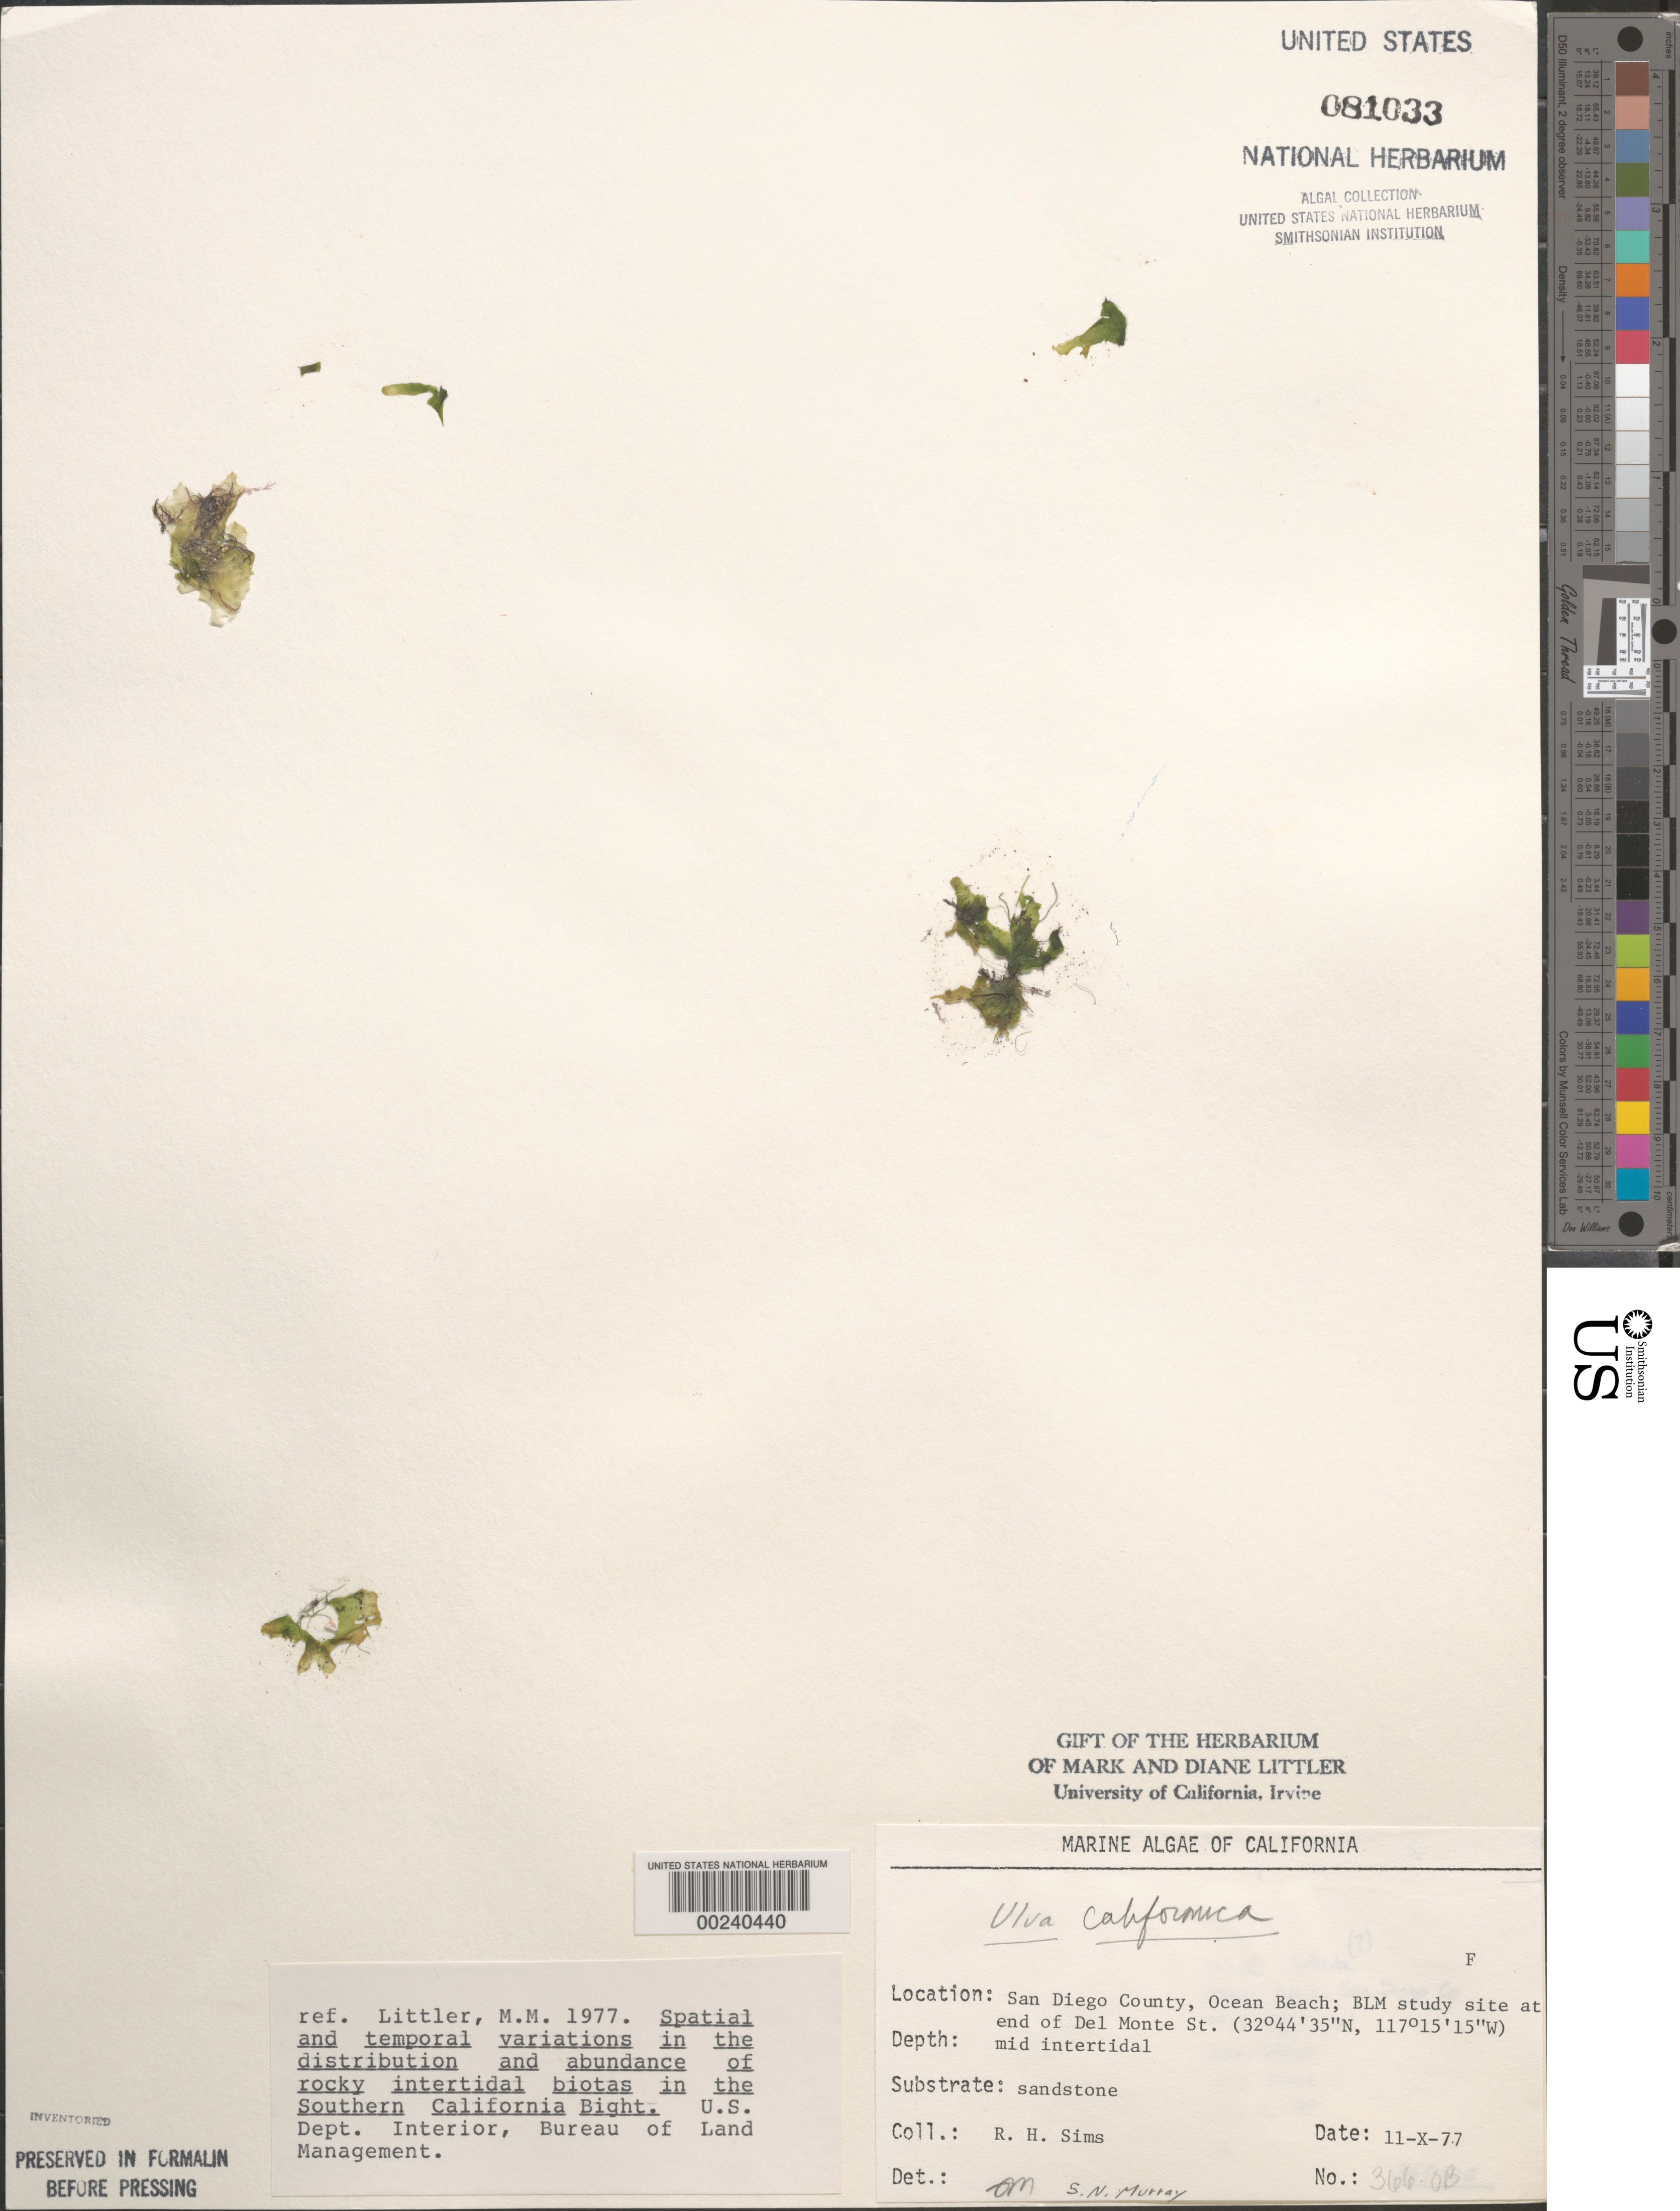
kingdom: Plantae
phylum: Chlorophyta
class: Ulvophyceae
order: Ulvales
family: Ulvaceae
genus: Ulva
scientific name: Ulva californica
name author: N.Wille in Collins et al.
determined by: Murray, S. N.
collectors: R. H. Sims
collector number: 366-ob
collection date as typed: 11 Oct 1977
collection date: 1977-10-11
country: United States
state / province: California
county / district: San Diego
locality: End of Del Monte Street, Ocean Beach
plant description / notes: BLM-SOCALBIGHT Rocky Intertidal Survey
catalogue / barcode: US 81033